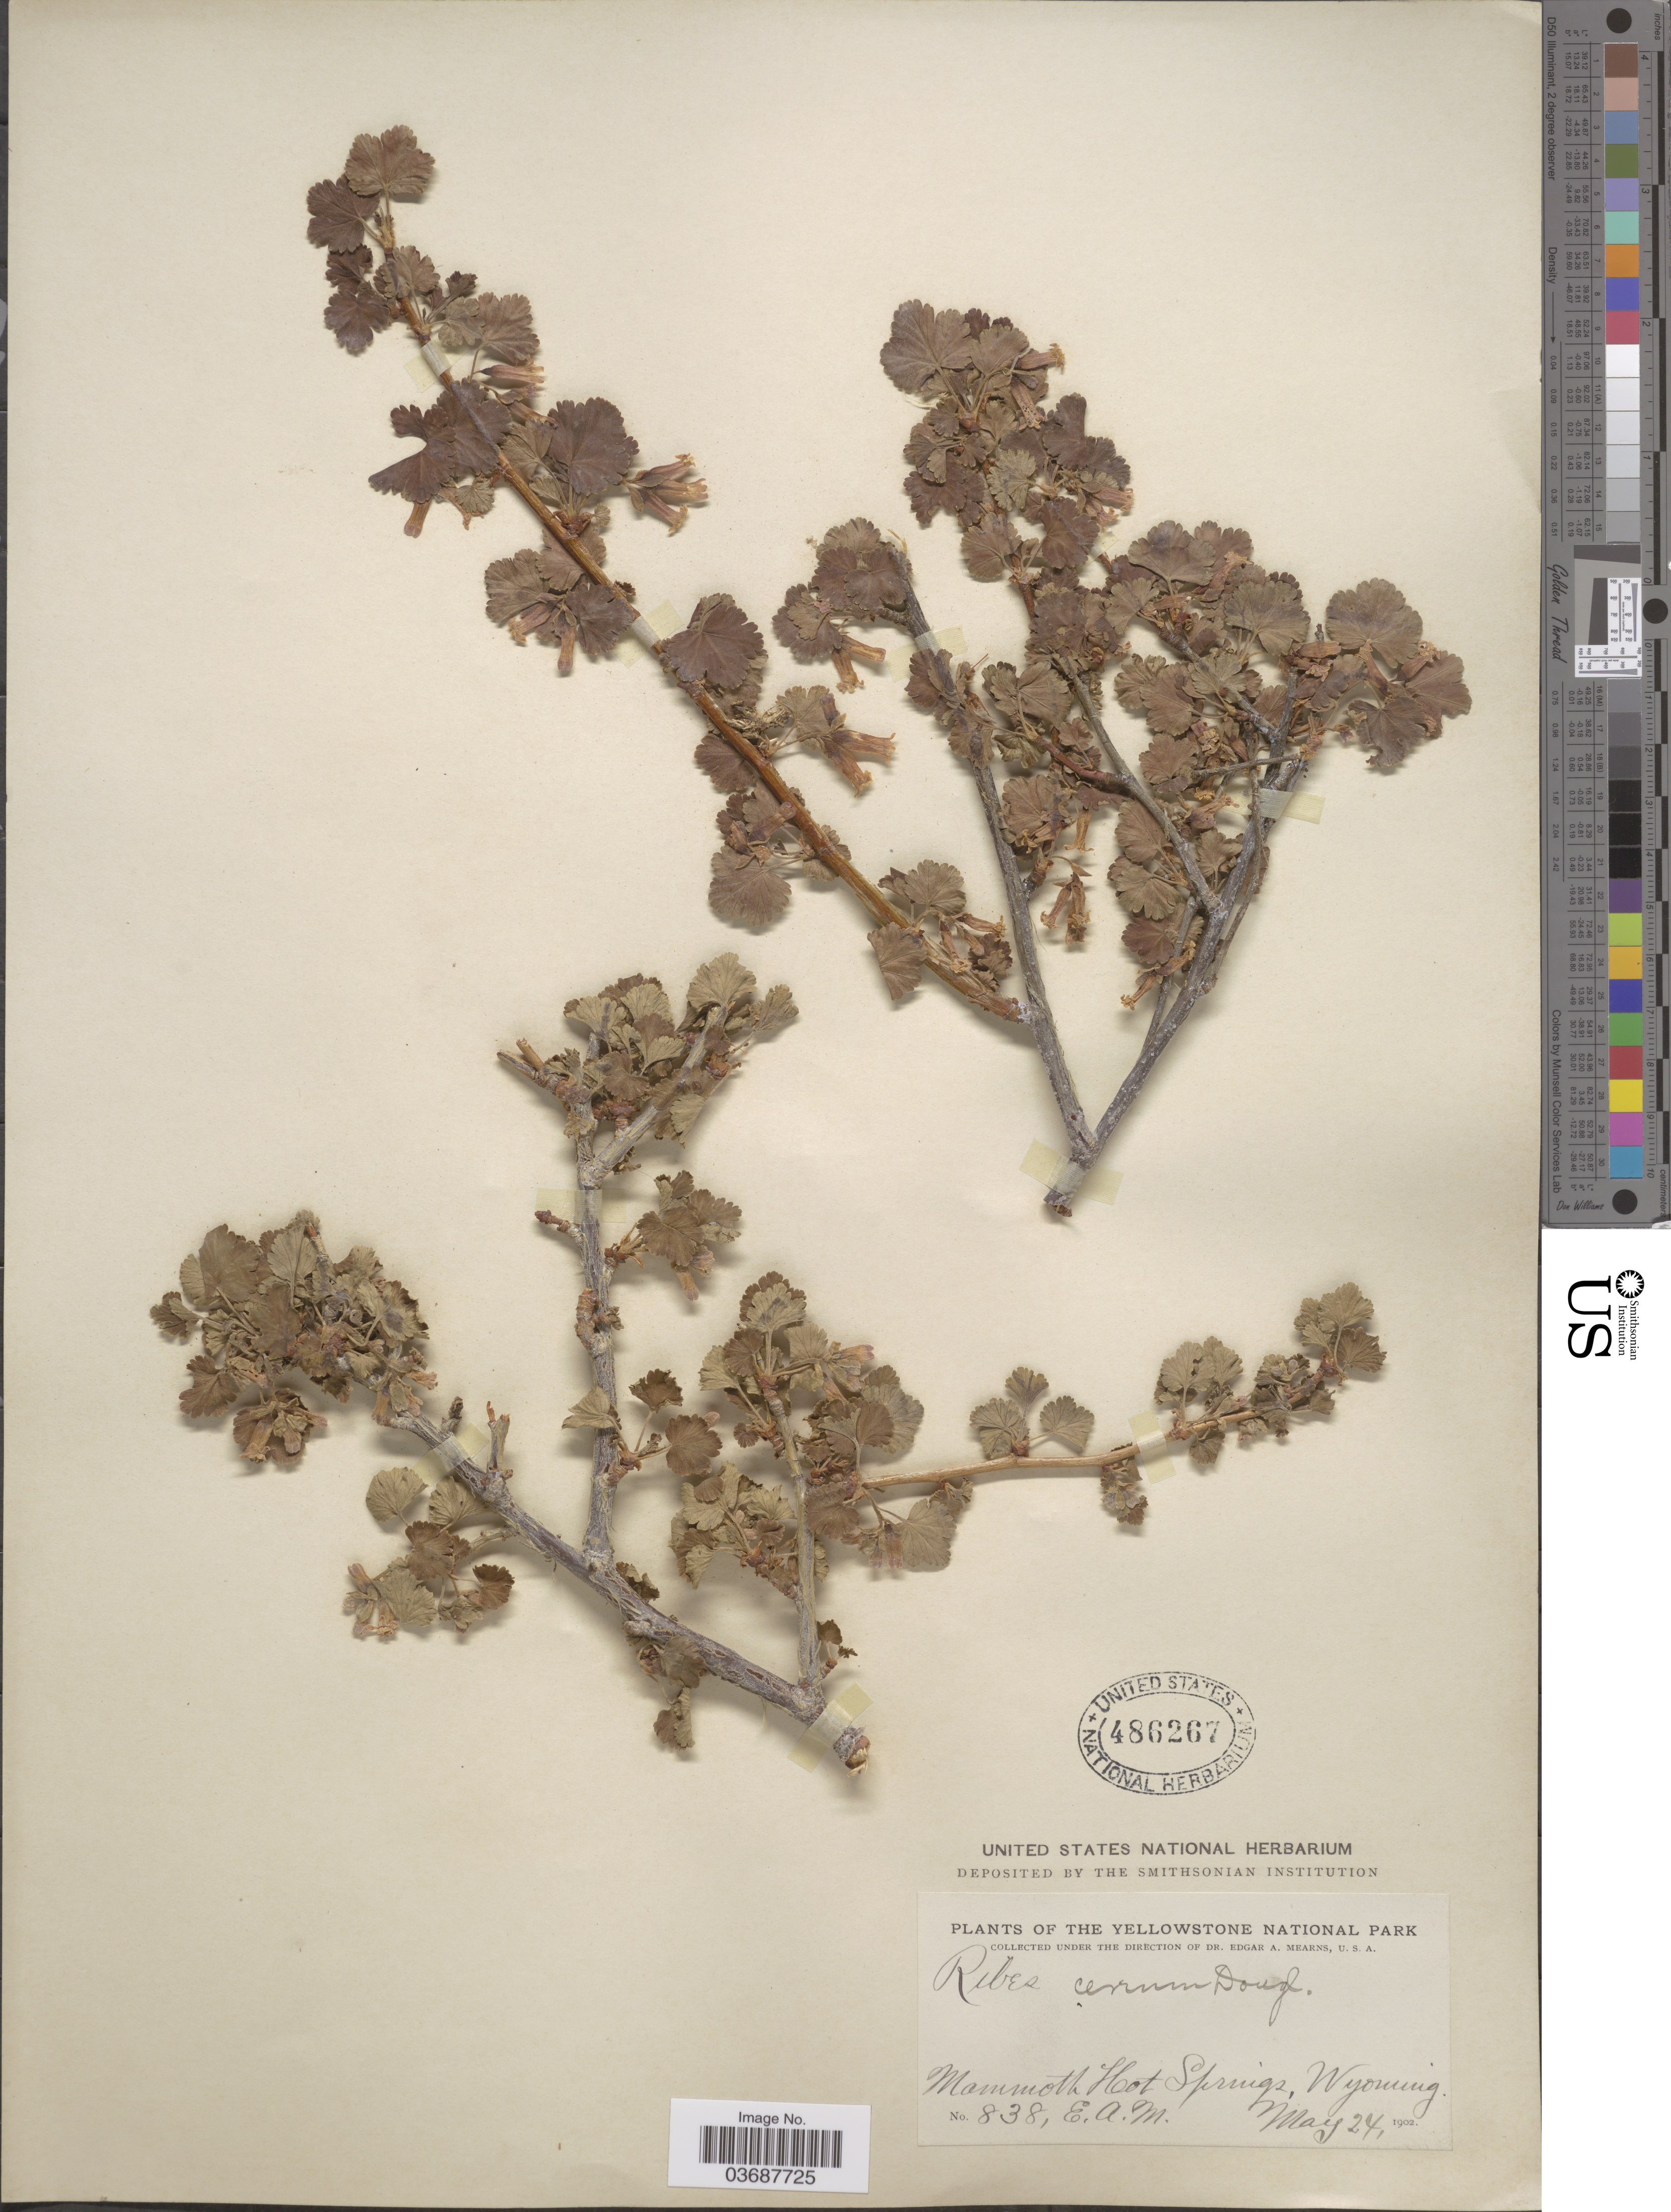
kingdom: Plantae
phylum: Tracheophyta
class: Magnoliopsida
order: Saxifragales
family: Grossulariaceae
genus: Ribes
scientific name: Ribes inebrians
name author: Lindl.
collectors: E. A. Mearns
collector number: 838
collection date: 1902-05-24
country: United States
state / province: Wyoming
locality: The Yellowstone National Park. Mammoth Hot Springs.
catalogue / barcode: US 486267